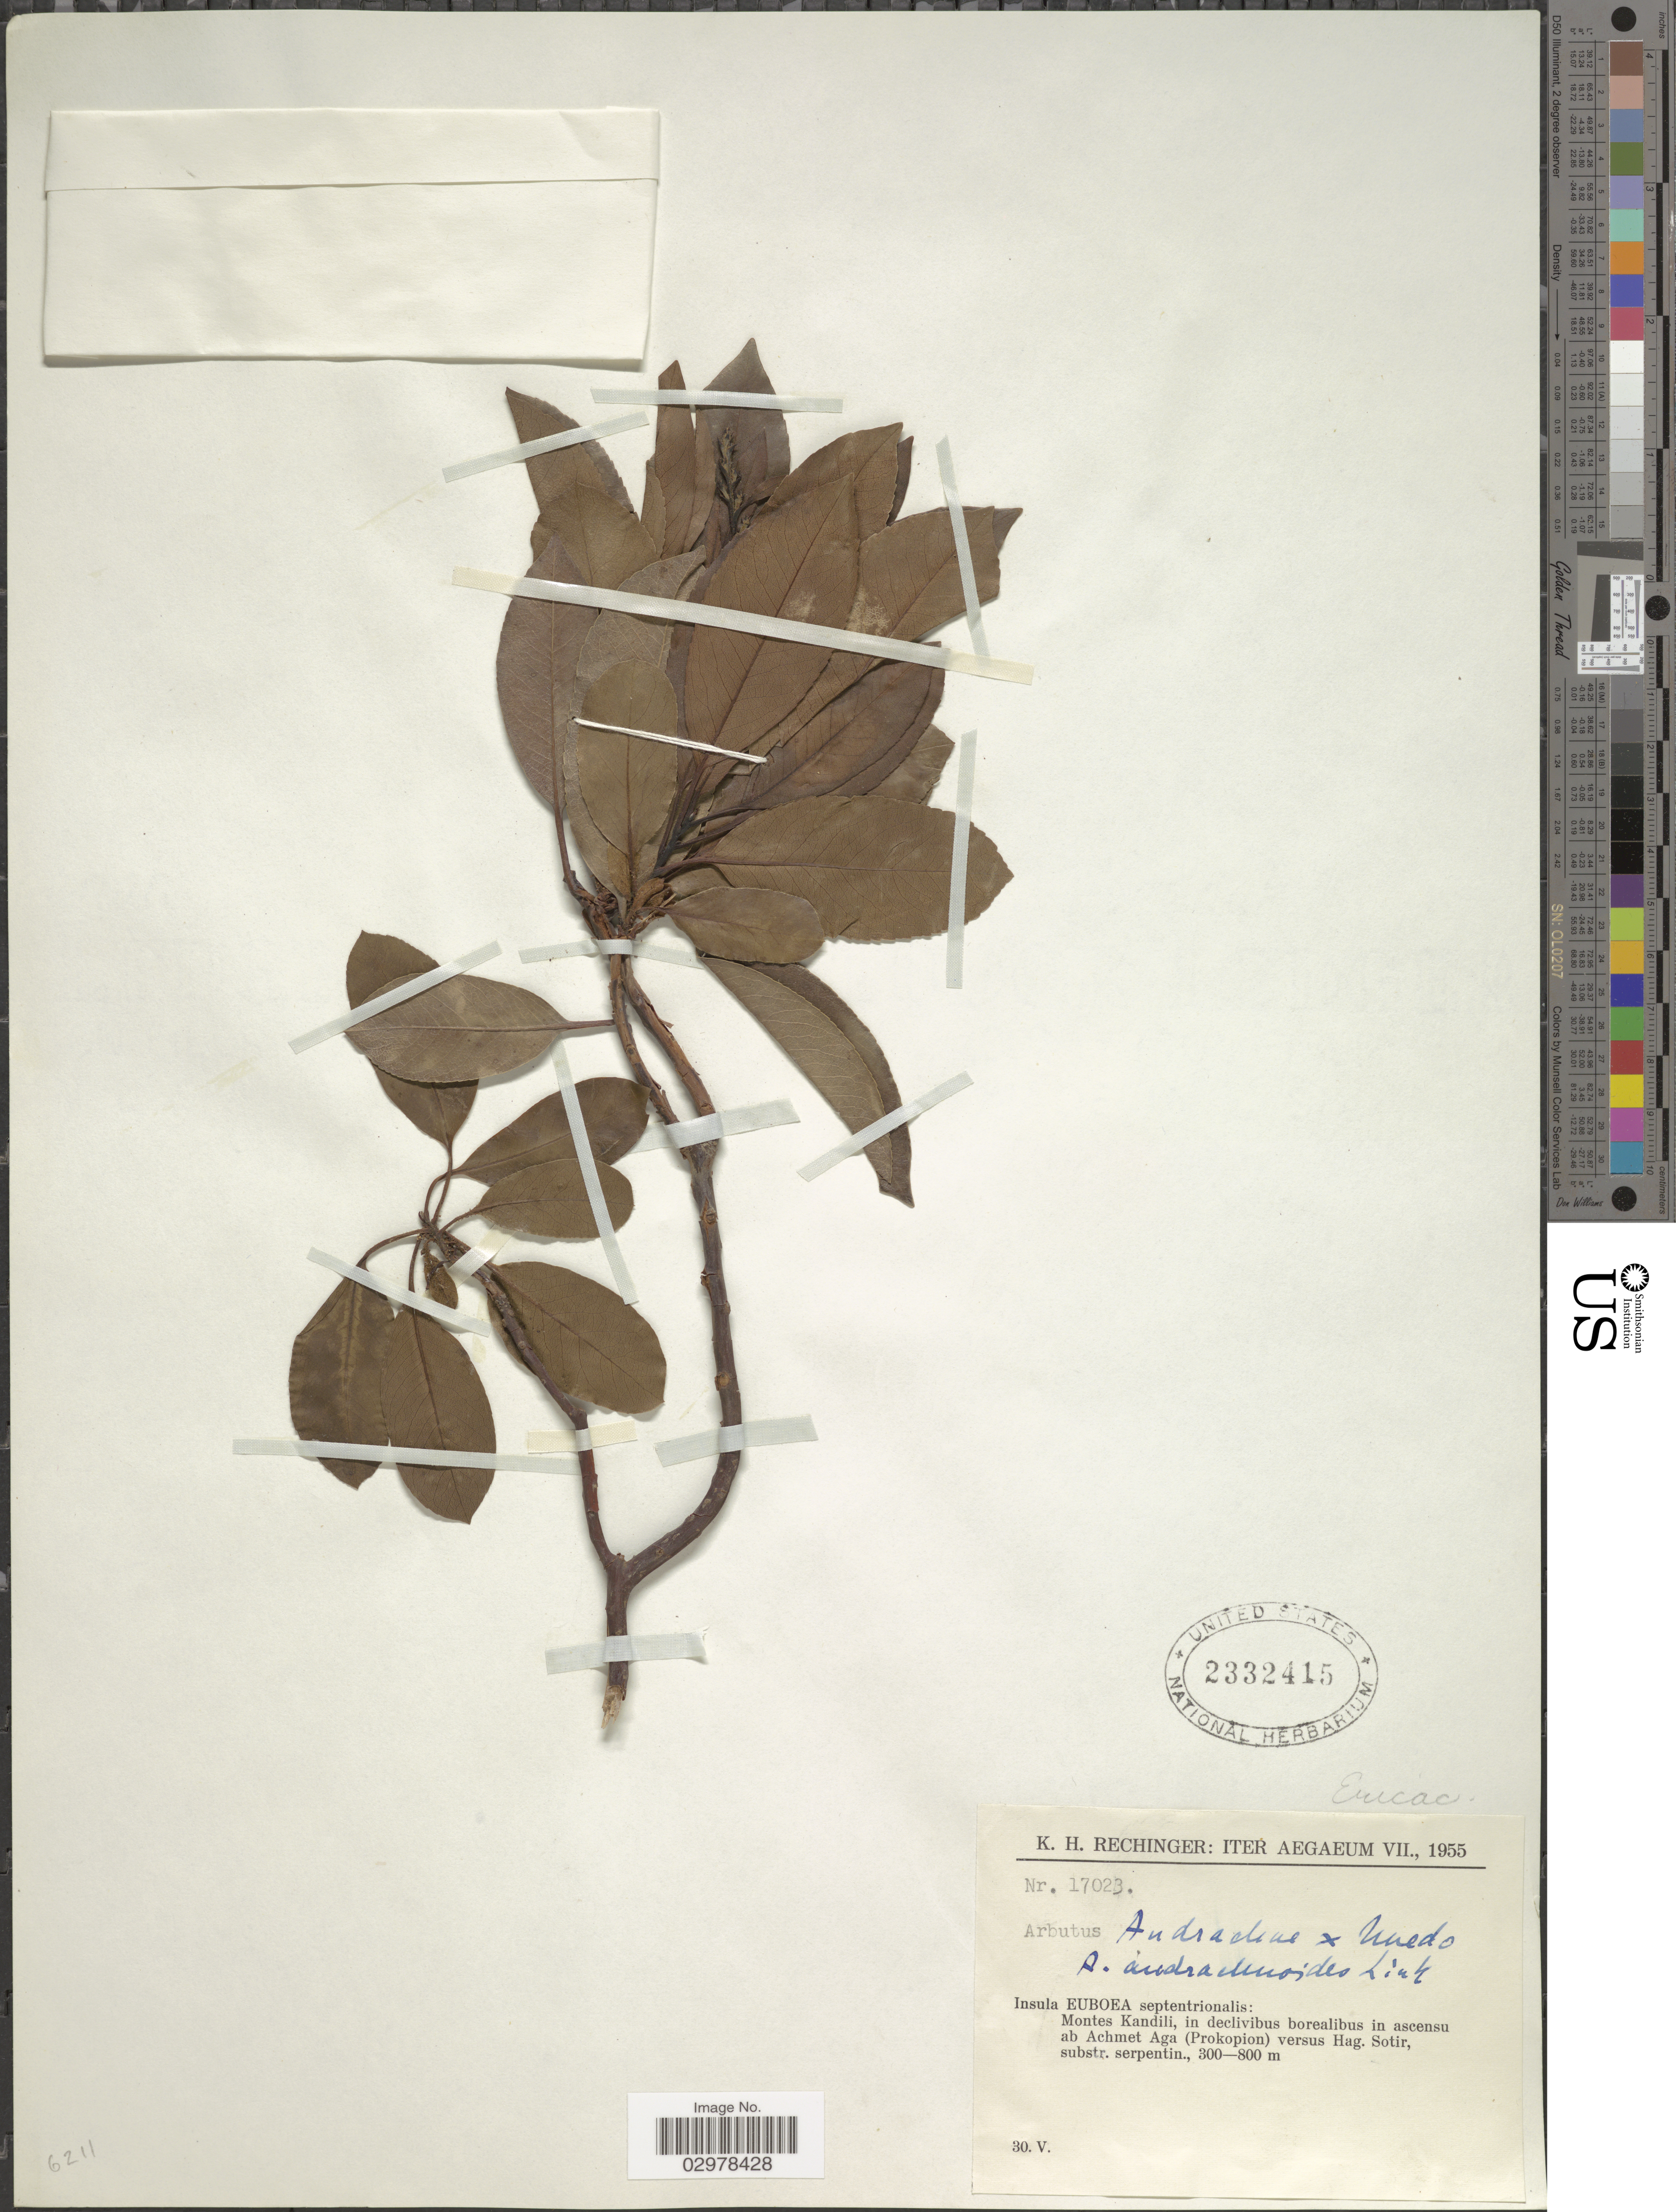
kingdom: Plantae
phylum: Tracheophyta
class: Magnoliopsida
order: Ericales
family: Ericaceae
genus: Arbutus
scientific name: Arbutus x andrachnoides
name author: Link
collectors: K. H. Rechinger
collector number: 17023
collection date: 1955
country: Greece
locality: Insula Euboea septentrionalis, Montes Kandili, in declivibus borealibus in ascensu ab Achmet Aga (Prokopion) versus Hag. Sotir, substr. serpentin.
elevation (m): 300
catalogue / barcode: US 2332415